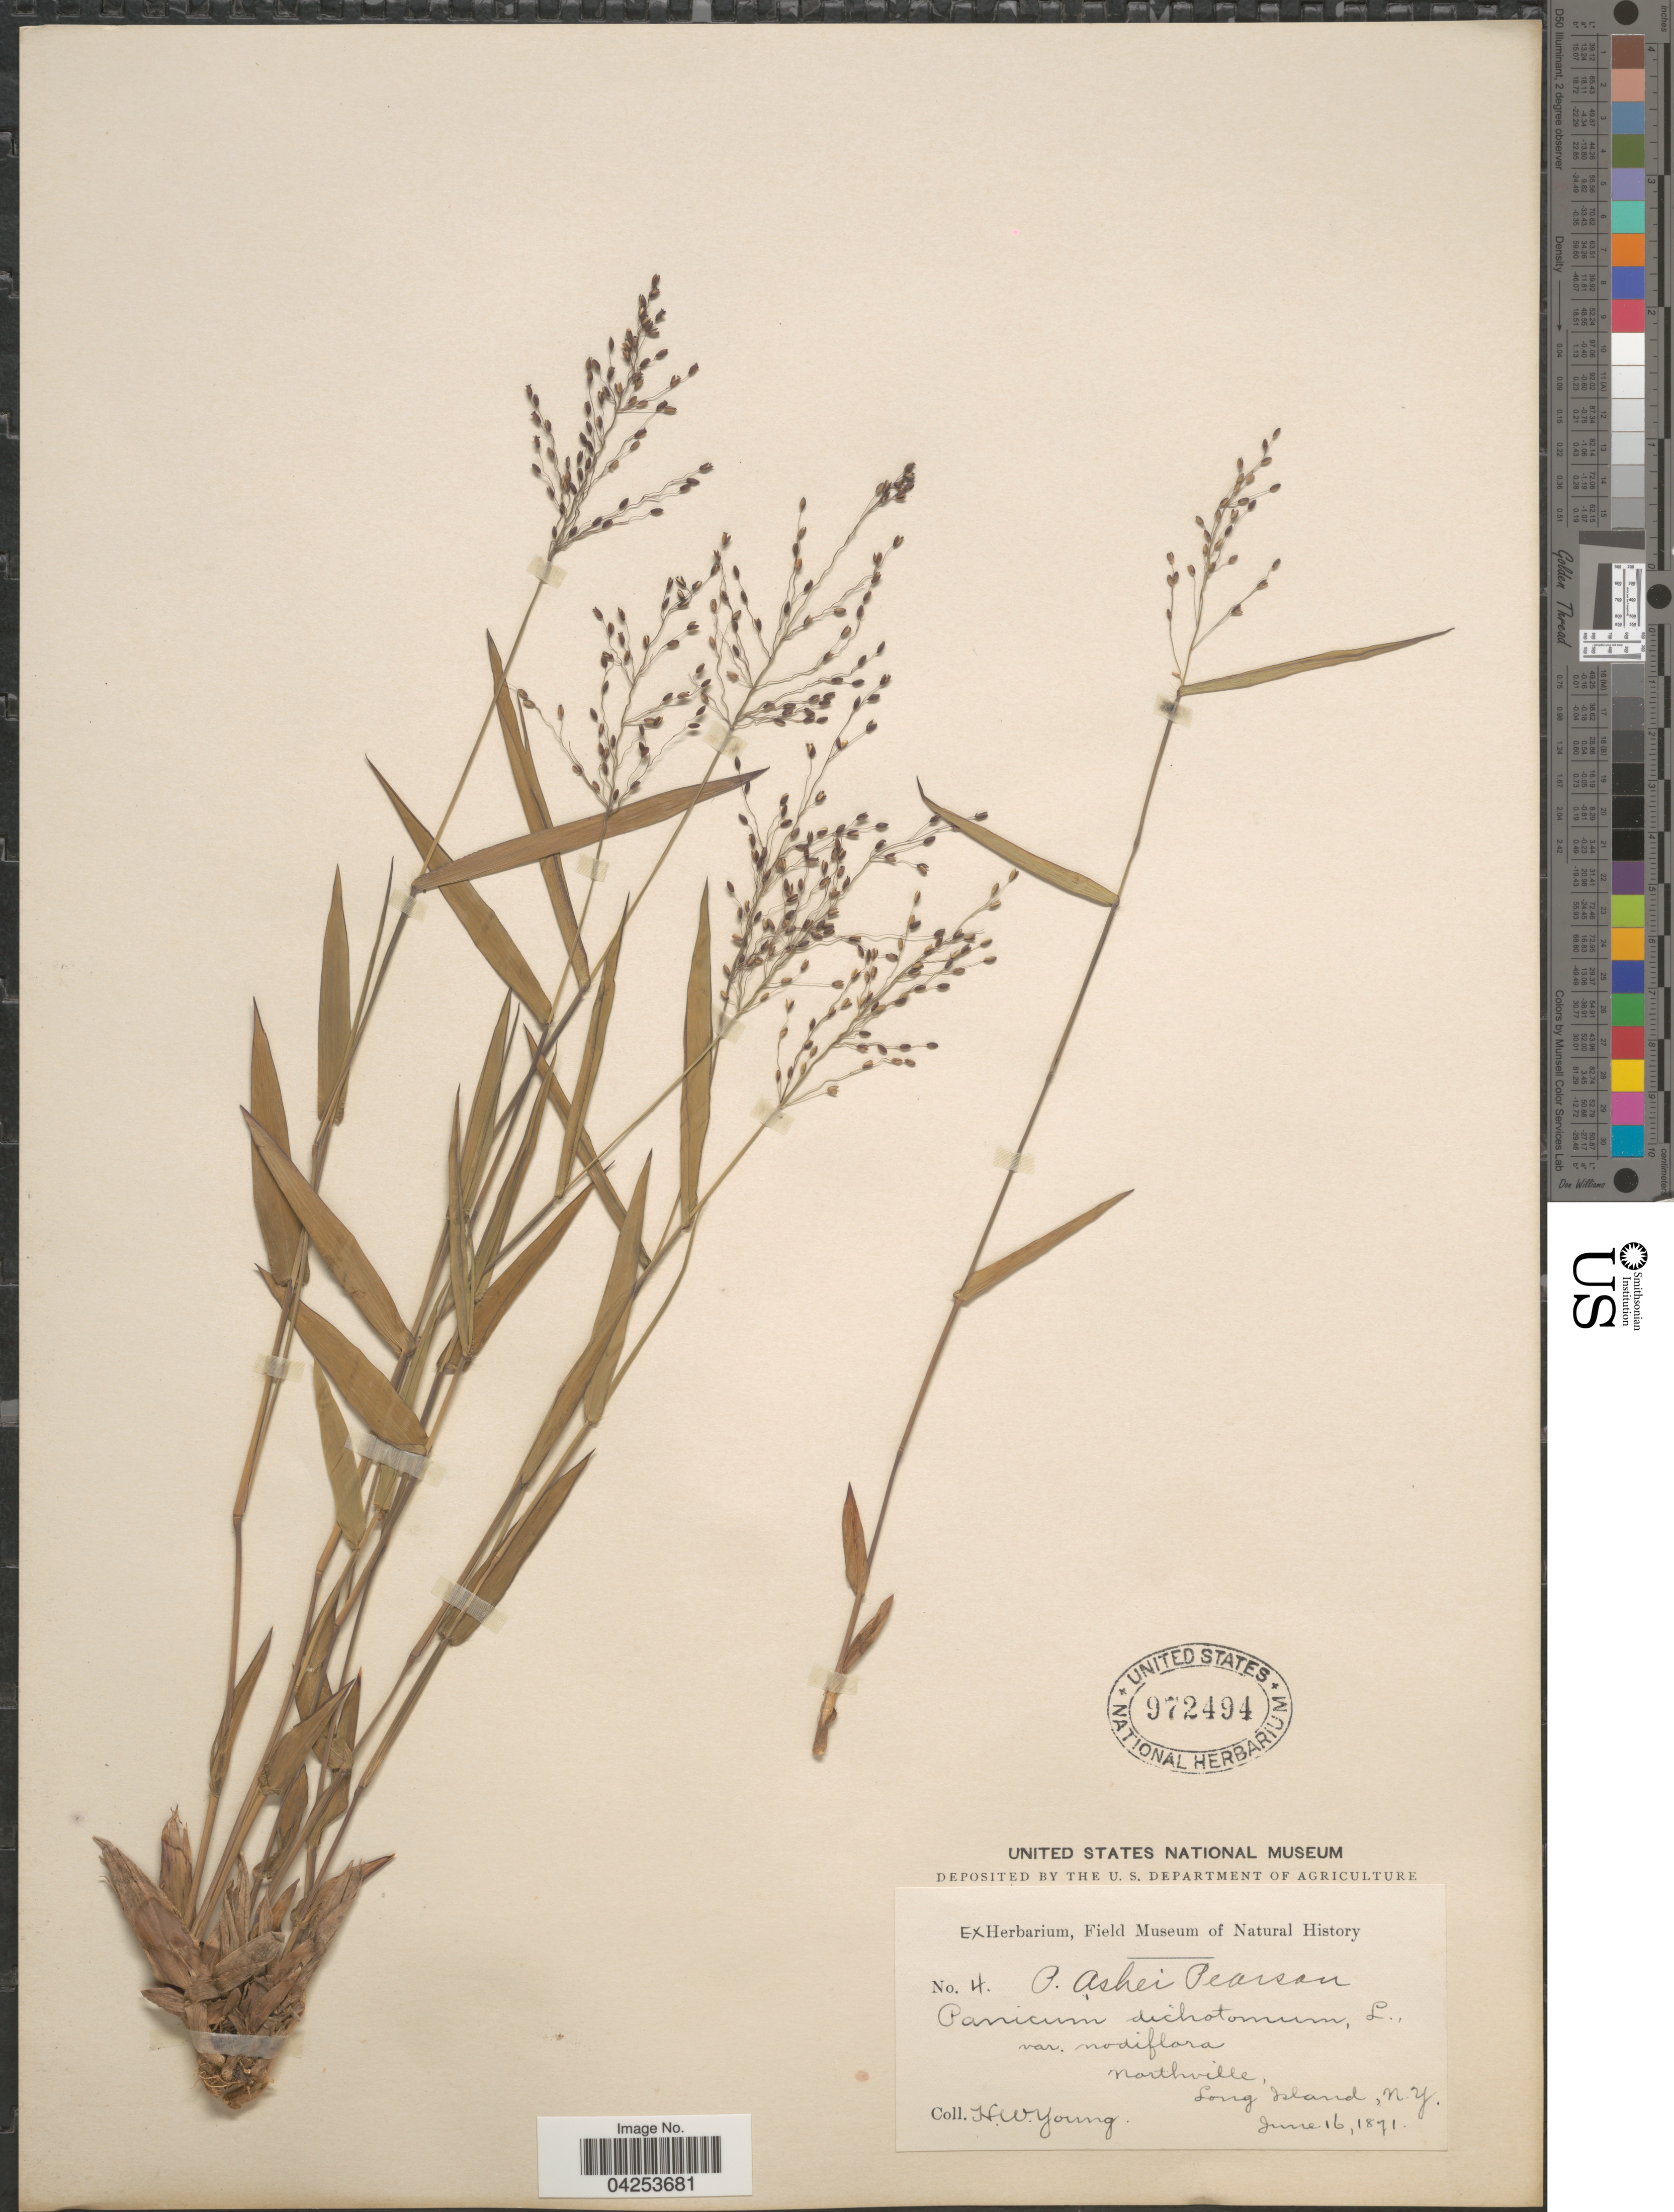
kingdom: Plantae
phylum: Tracheophyta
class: Liliopsida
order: Poales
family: Poaceae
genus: Dichanthelium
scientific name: Dichanthelium commutatum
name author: (Schult.) Gould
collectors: H. W. Young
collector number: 4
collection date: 1871-06-16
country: United States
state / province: New York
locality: Northville, Long Island.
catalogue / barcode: US 972494